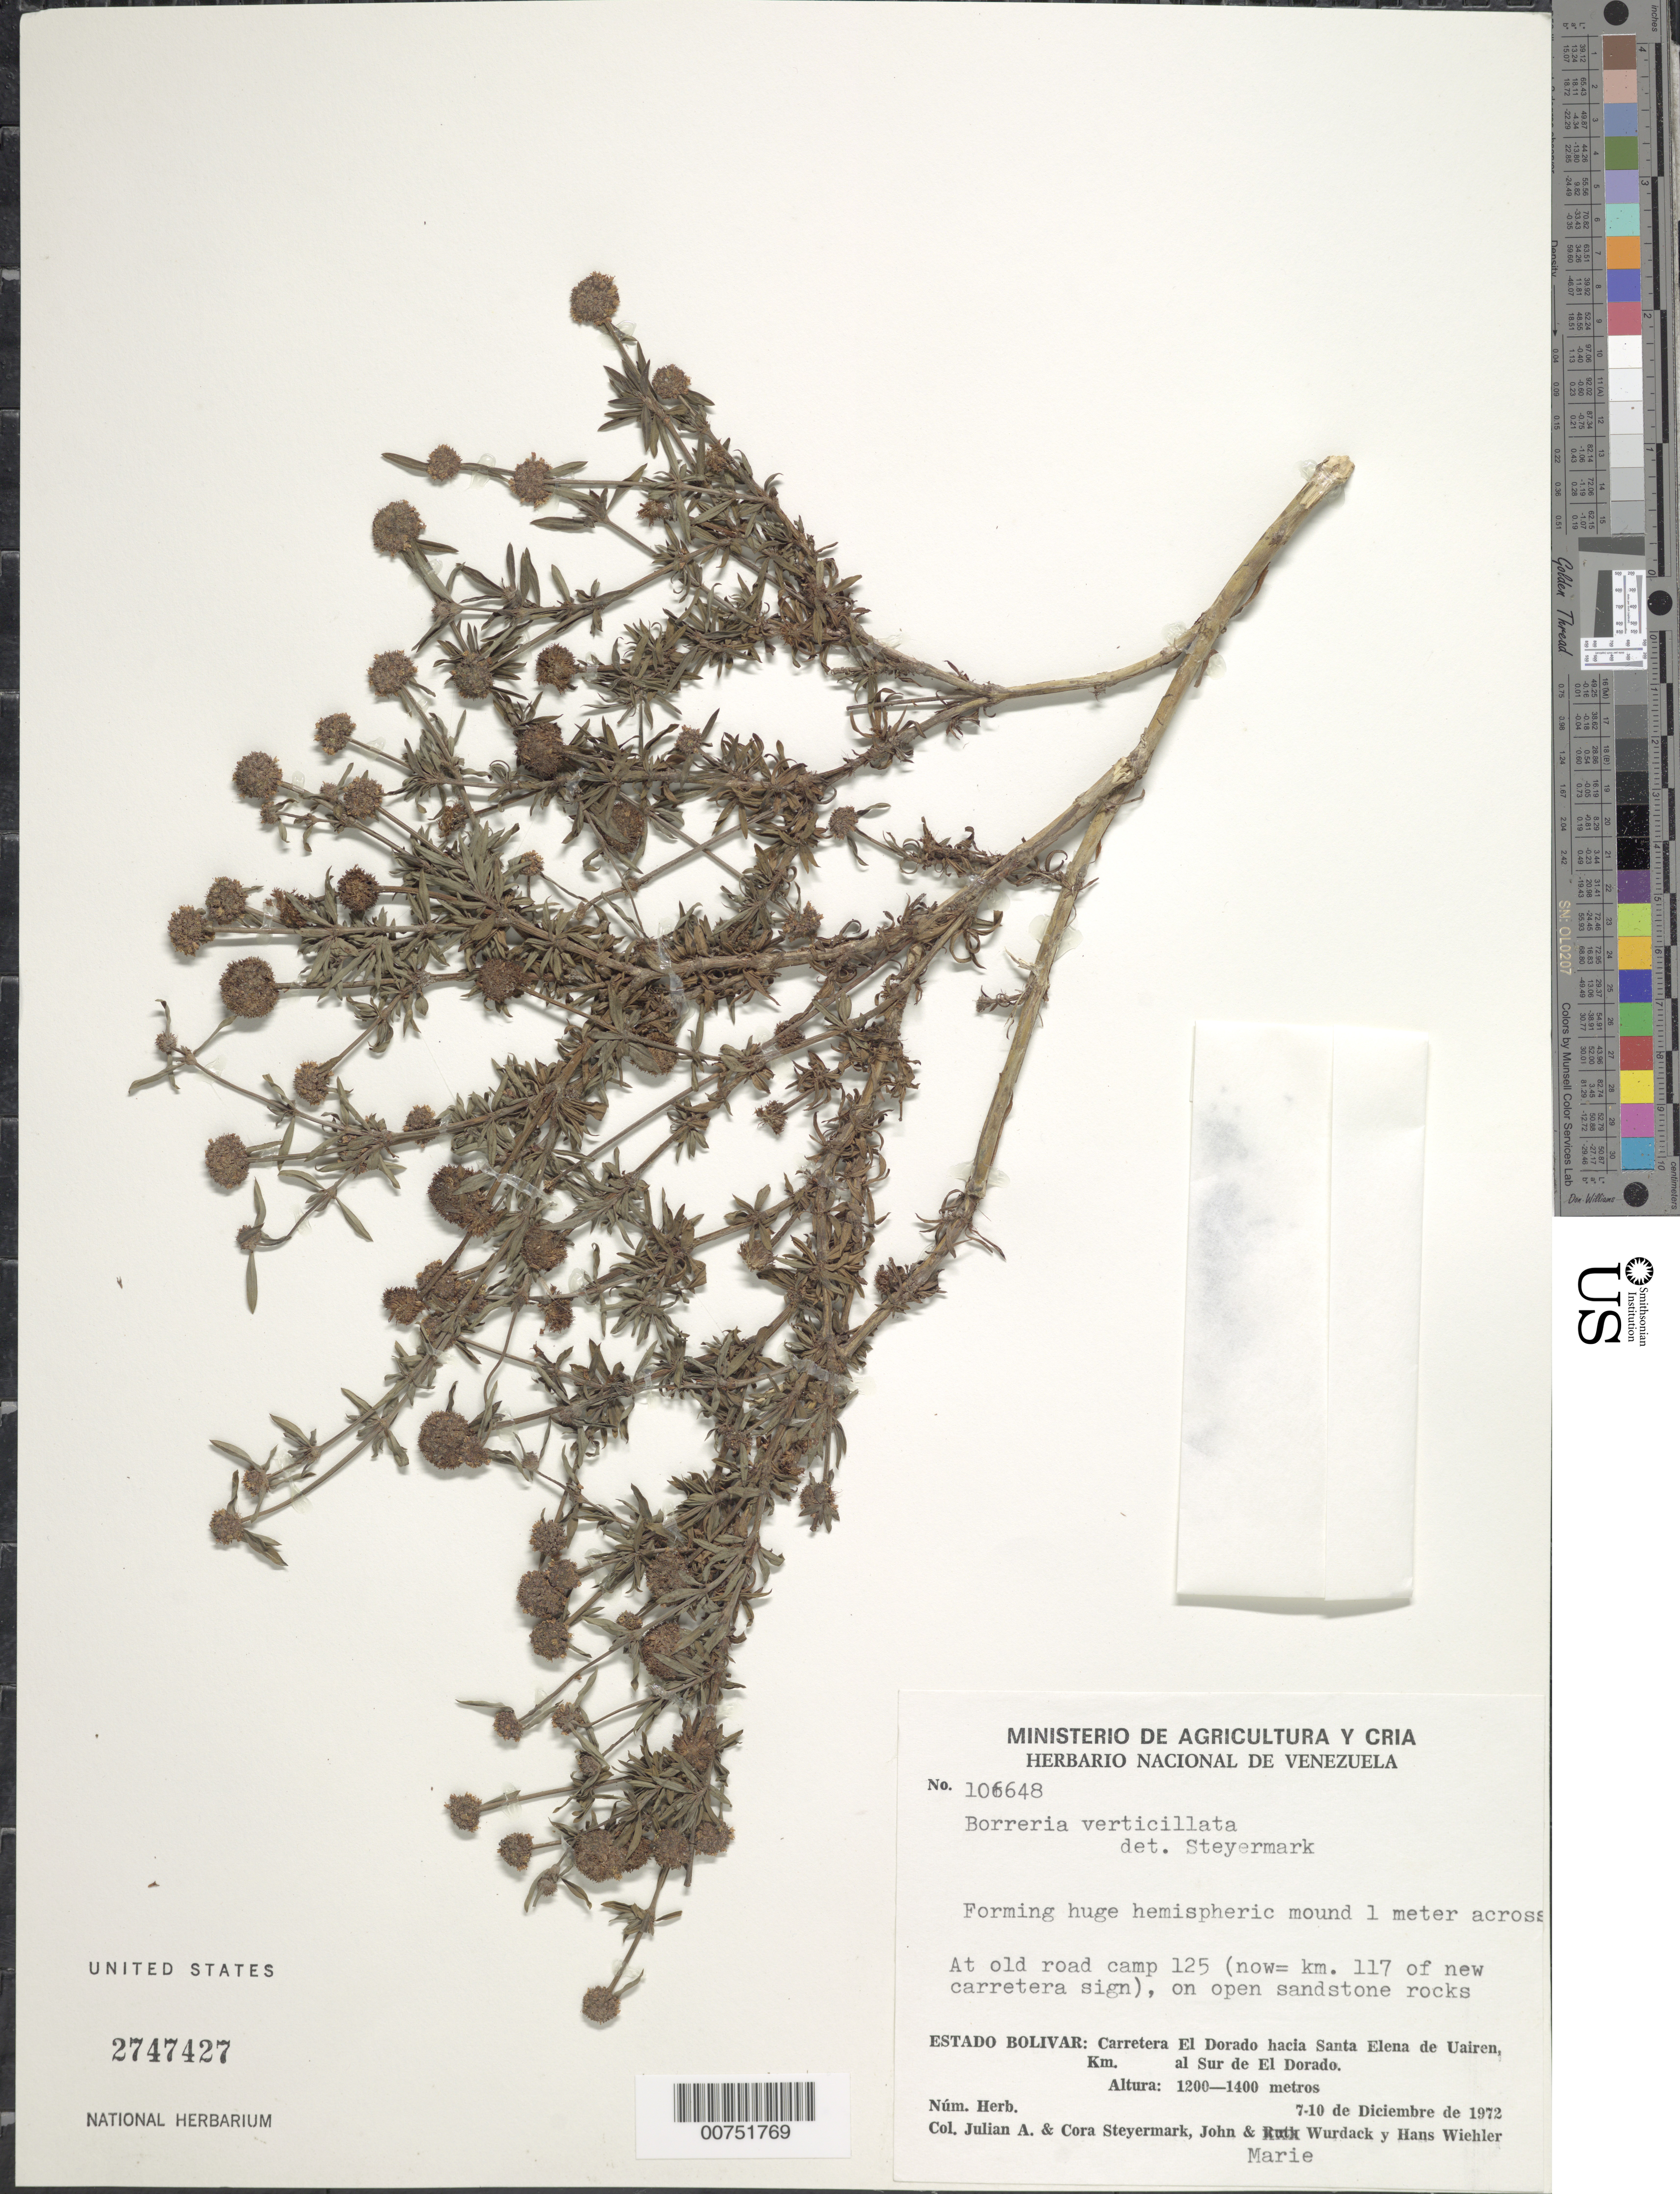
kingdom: Plantae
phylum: Tracheophyta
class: Magnoliopsida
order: Gentianales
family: Rubiaceae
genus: Borreria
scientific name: Borreria verticillata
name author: (L.) G. Mey.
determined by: Steyermark, Julian A., (VEN)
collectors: J. Steyermark, C. Steyermark, J. J. Wurdack & M. L. Wurdack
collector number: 106648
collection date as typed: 7-Dec-72 to 10-Dec-72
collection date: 1972-12-07/1972-12-10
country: Venezuela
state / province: Bolívar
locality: Carretera El Dorado hacia Santa Elena de Uairen; at old road camp 125 (now =km 117 of new carretera sign)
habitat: Open sandstone rocks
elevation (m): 1200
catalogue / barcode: US 2747427